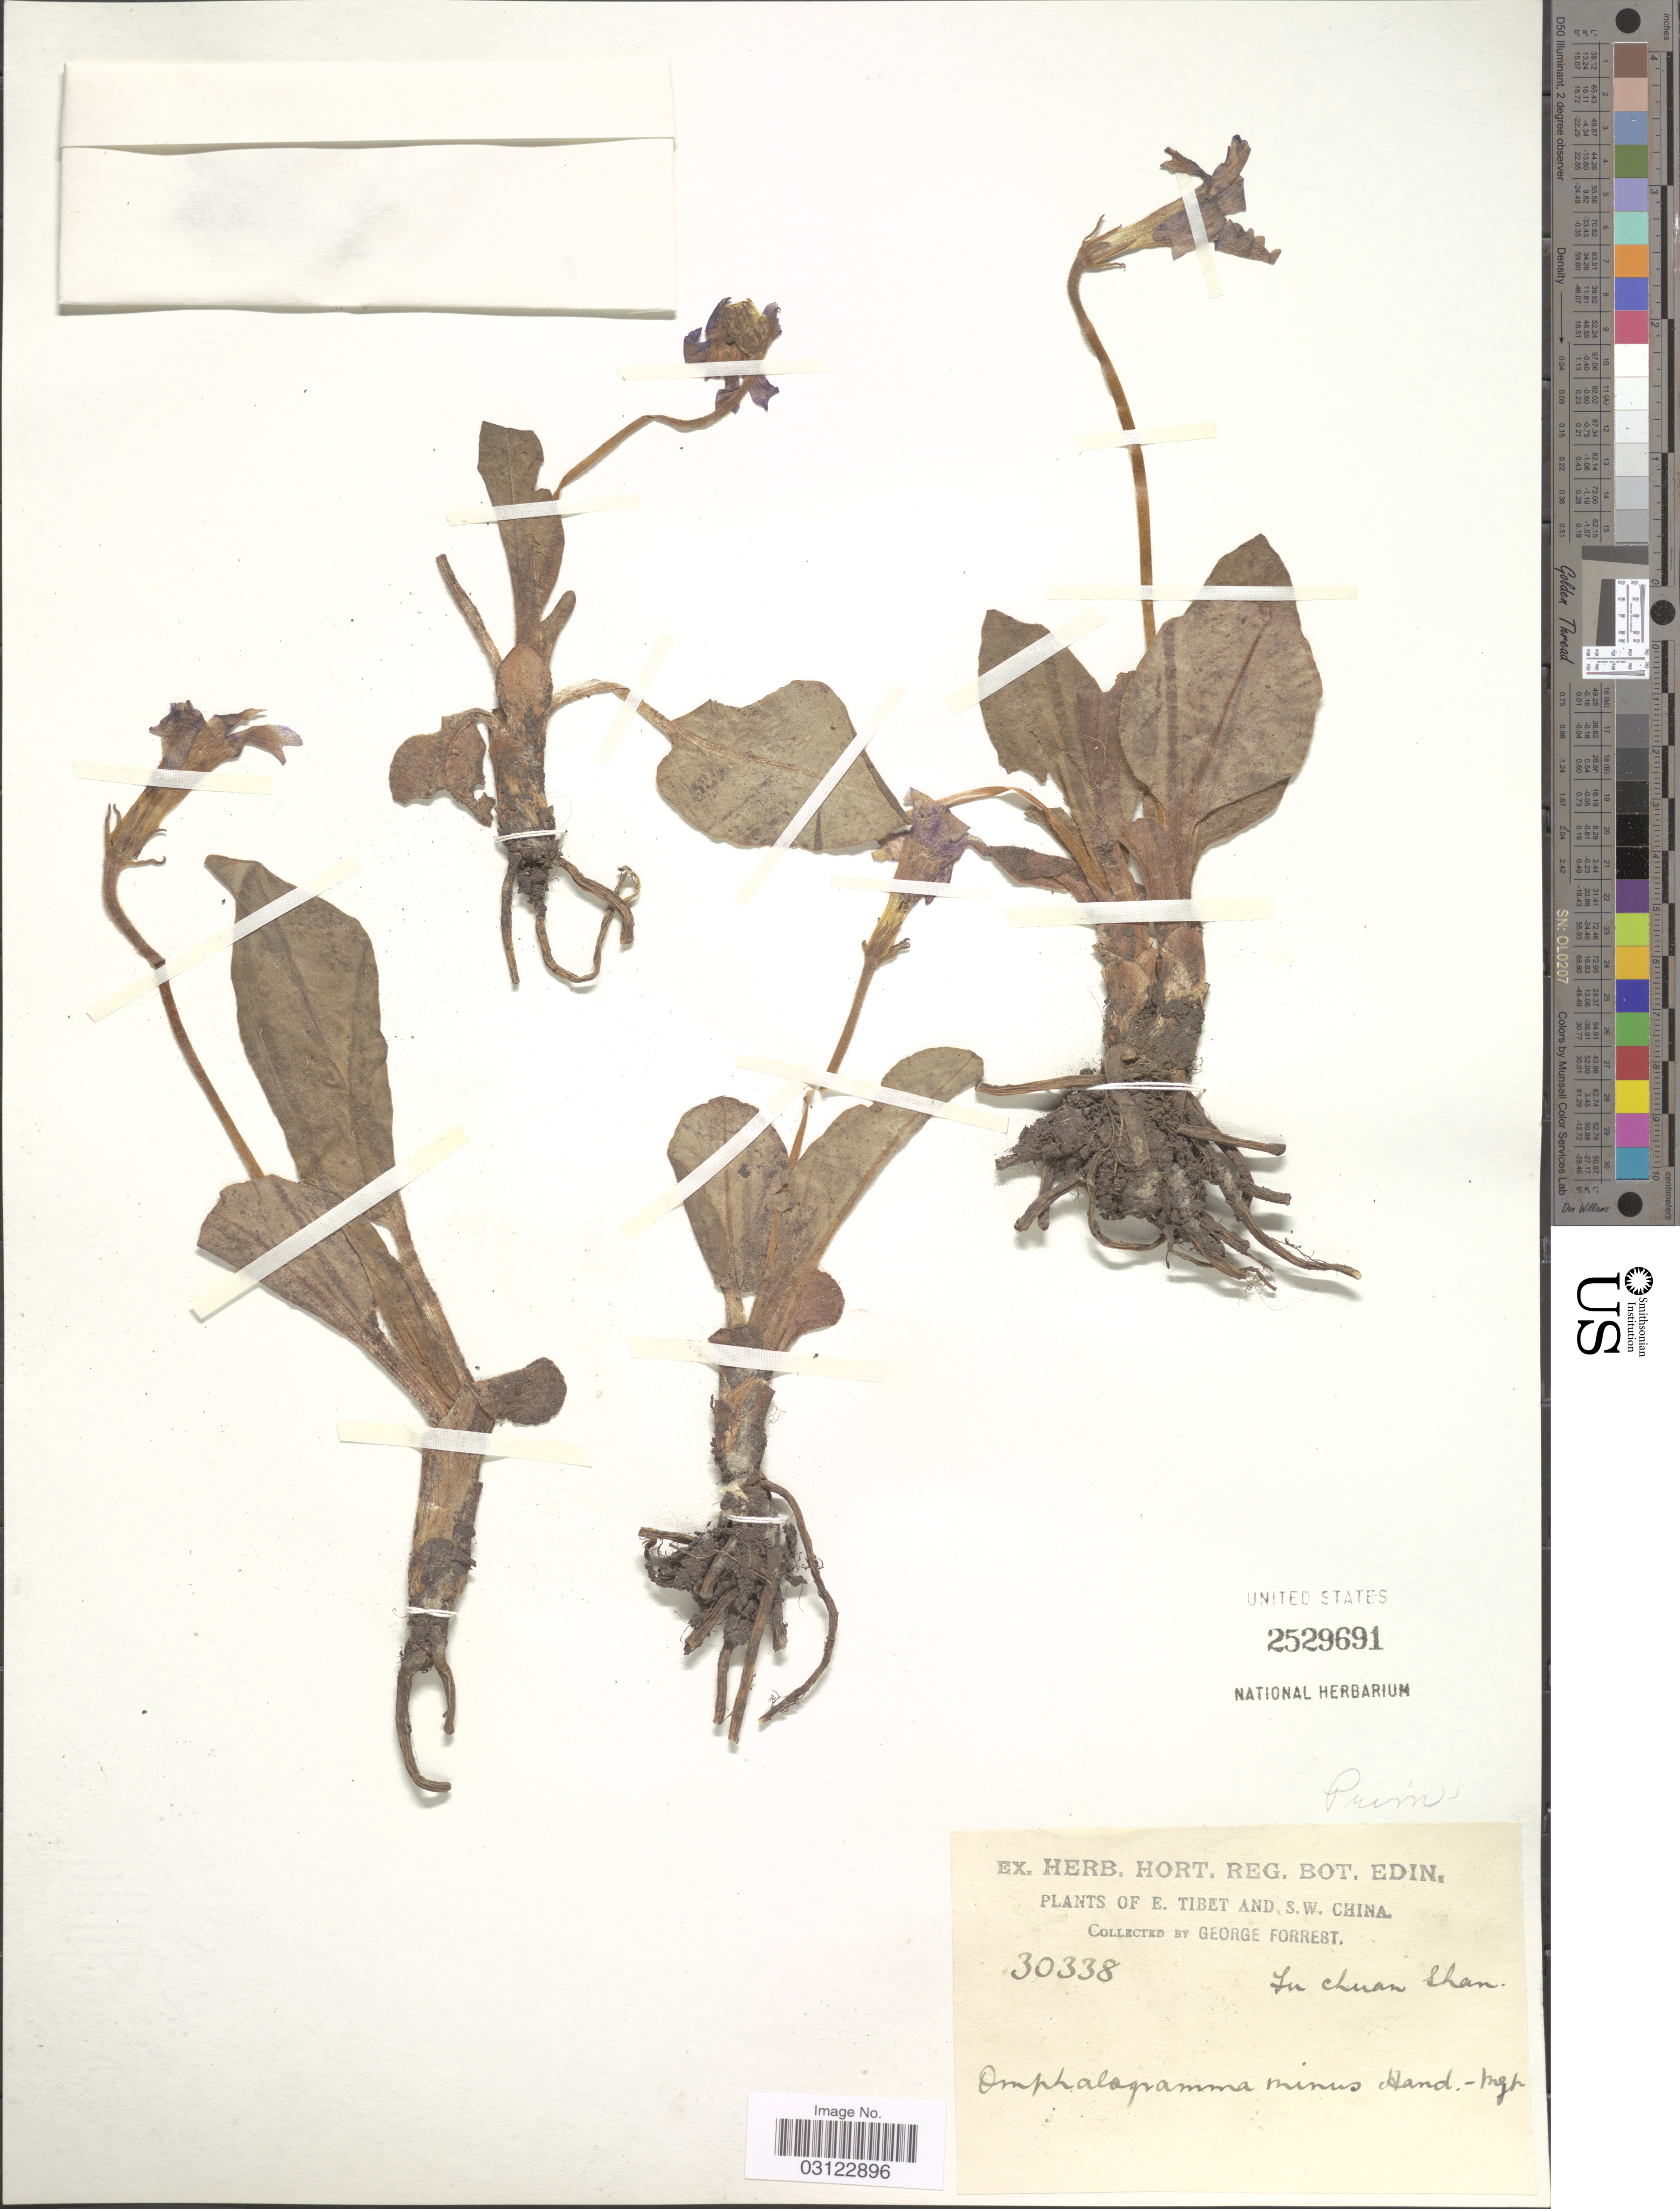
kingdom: Plantae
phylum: Tracheophyta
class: Magnoliopsida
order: Ericales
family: Primulaceae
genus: Omphalogramma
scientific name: Omphalogramma minus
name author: Hand.-Mazz.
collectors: G. Forrest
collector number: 30338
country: China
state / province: Xizang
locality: E. Tibet and S.W. China. Fu Chuan Shan.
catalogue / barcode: US 2529691